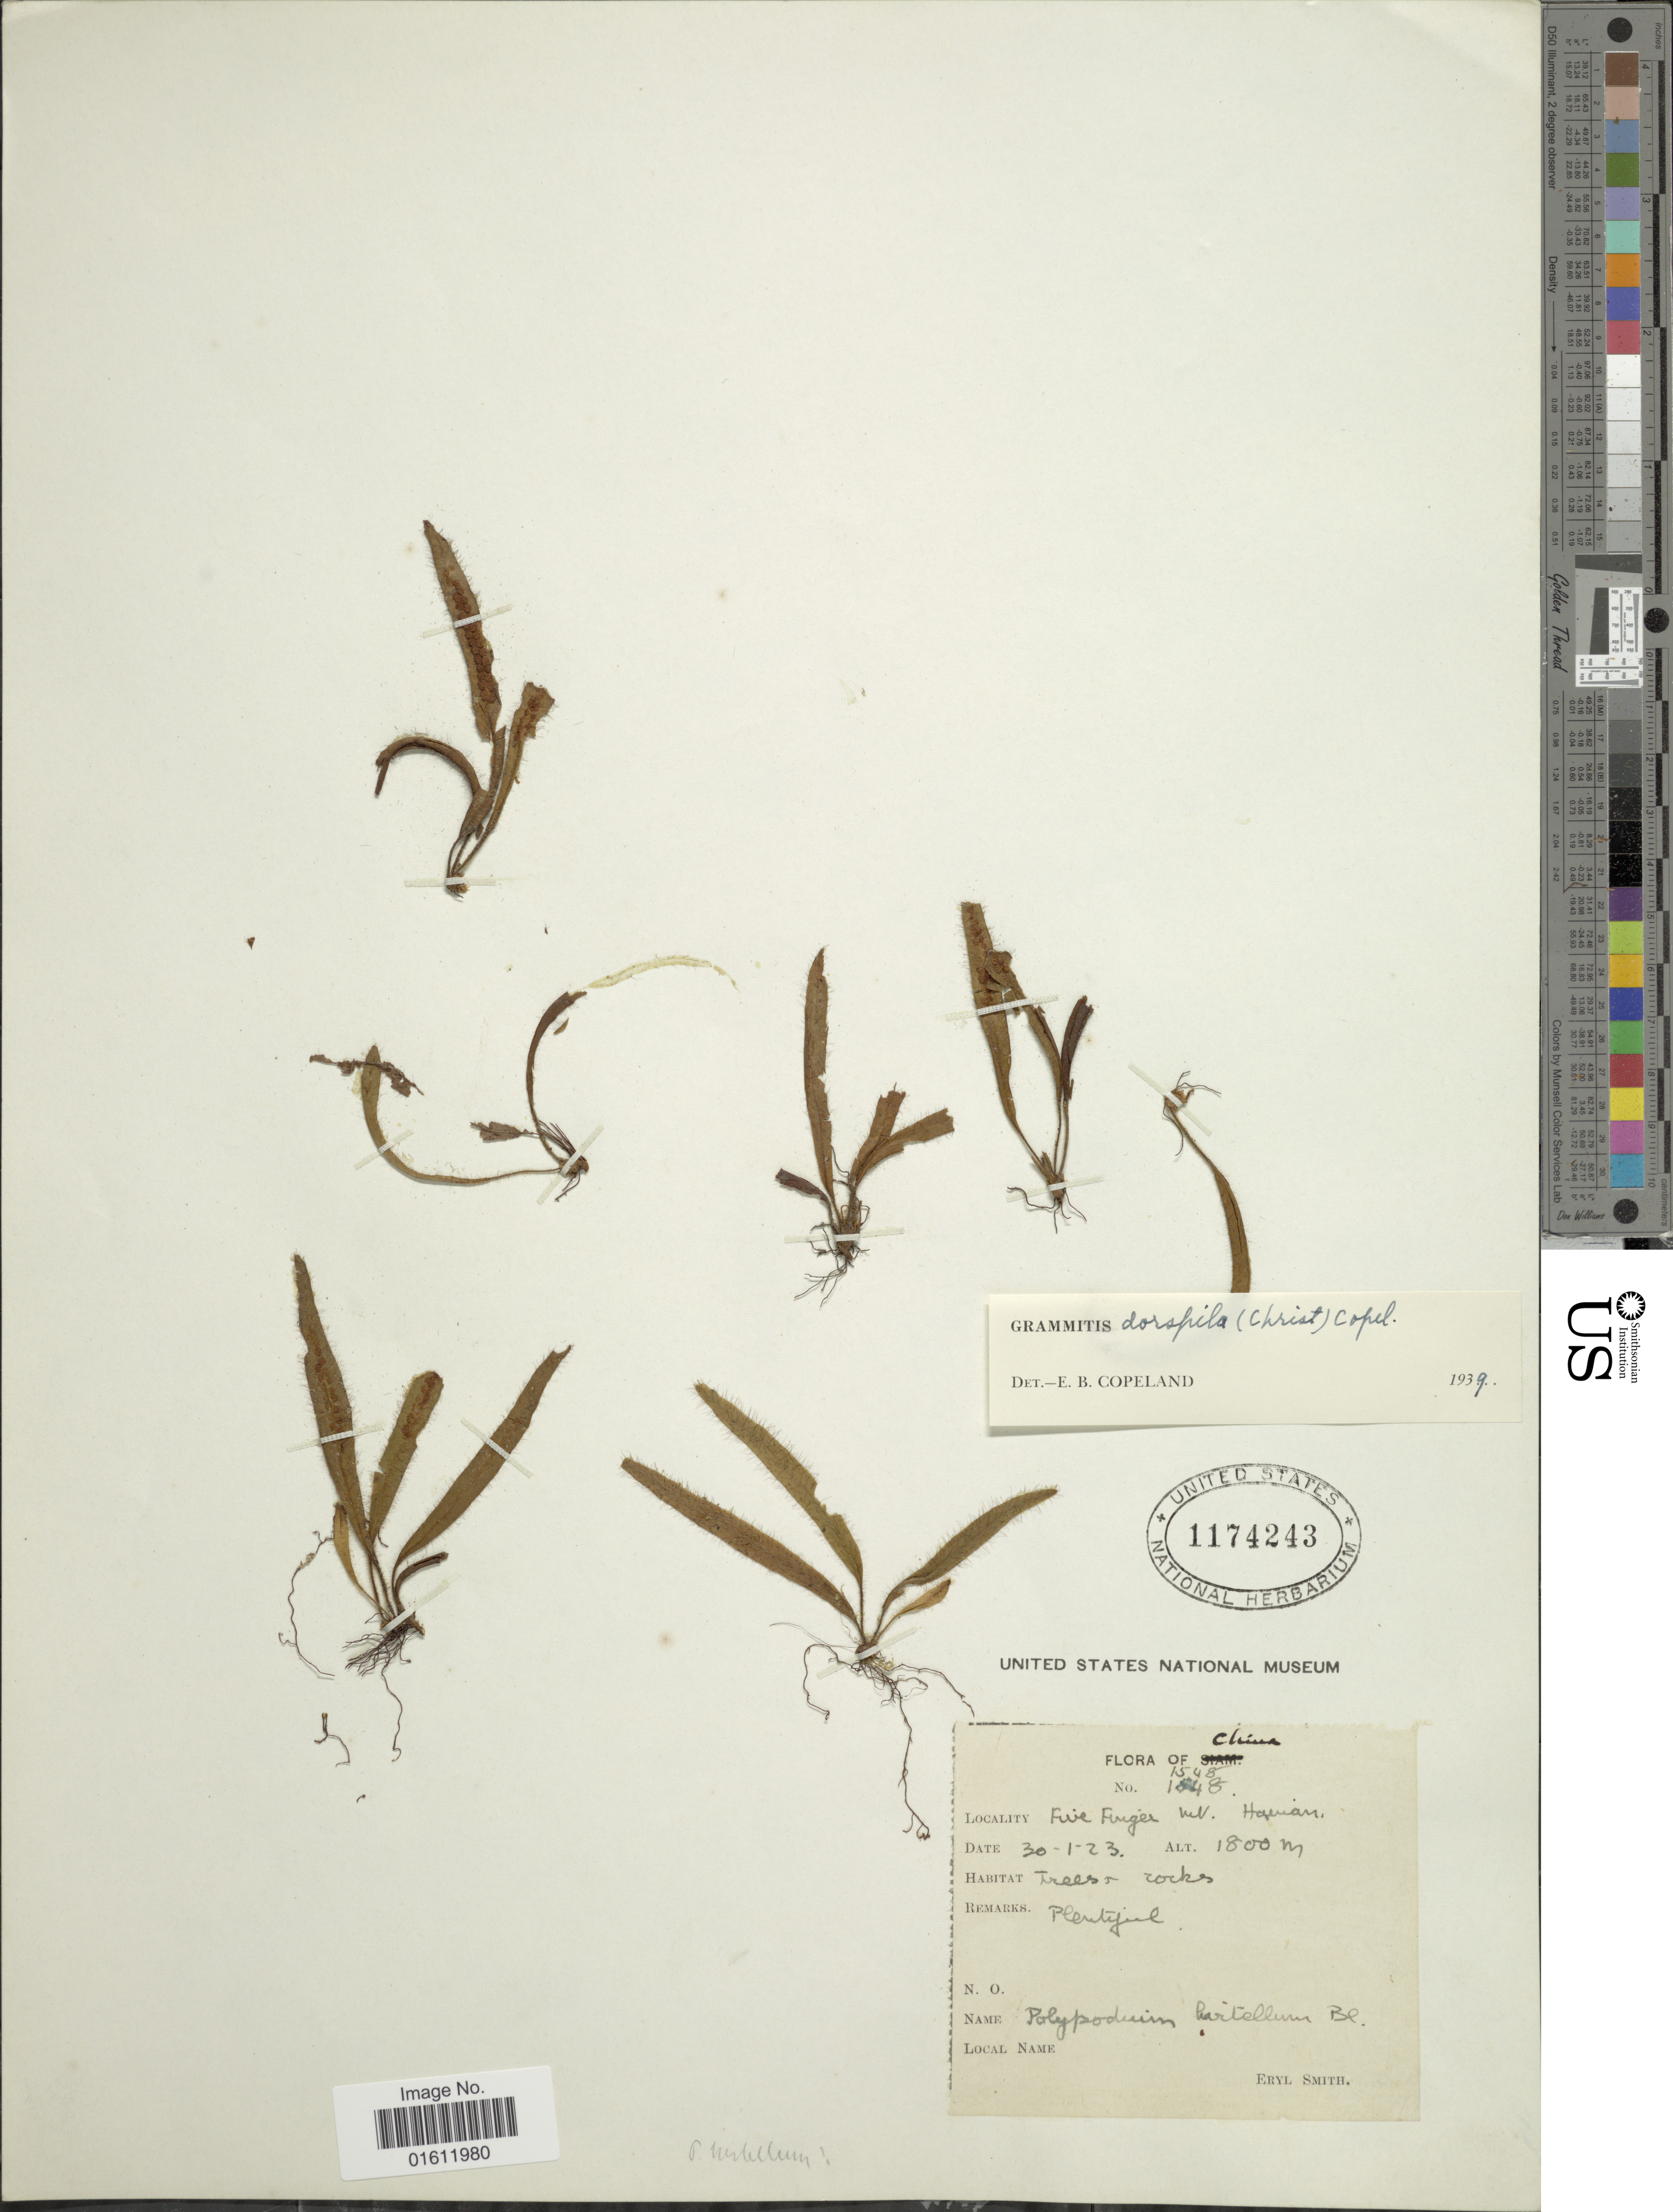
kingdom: Plantae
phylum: Tracheophyta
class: Polypodiopsida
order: Polypodiales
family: Polypodiaceae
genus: Oreogrammitis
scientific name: Oreogrammitis dorsipila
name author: (Christ) Parris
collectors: C. E. Smith Jr.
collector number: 1548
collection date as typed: Transcribed d/m/y: 30/1/23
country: China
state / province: Hainan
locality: Five Fuger Mw. Hainan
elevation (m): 1800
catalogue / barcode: US 1174243